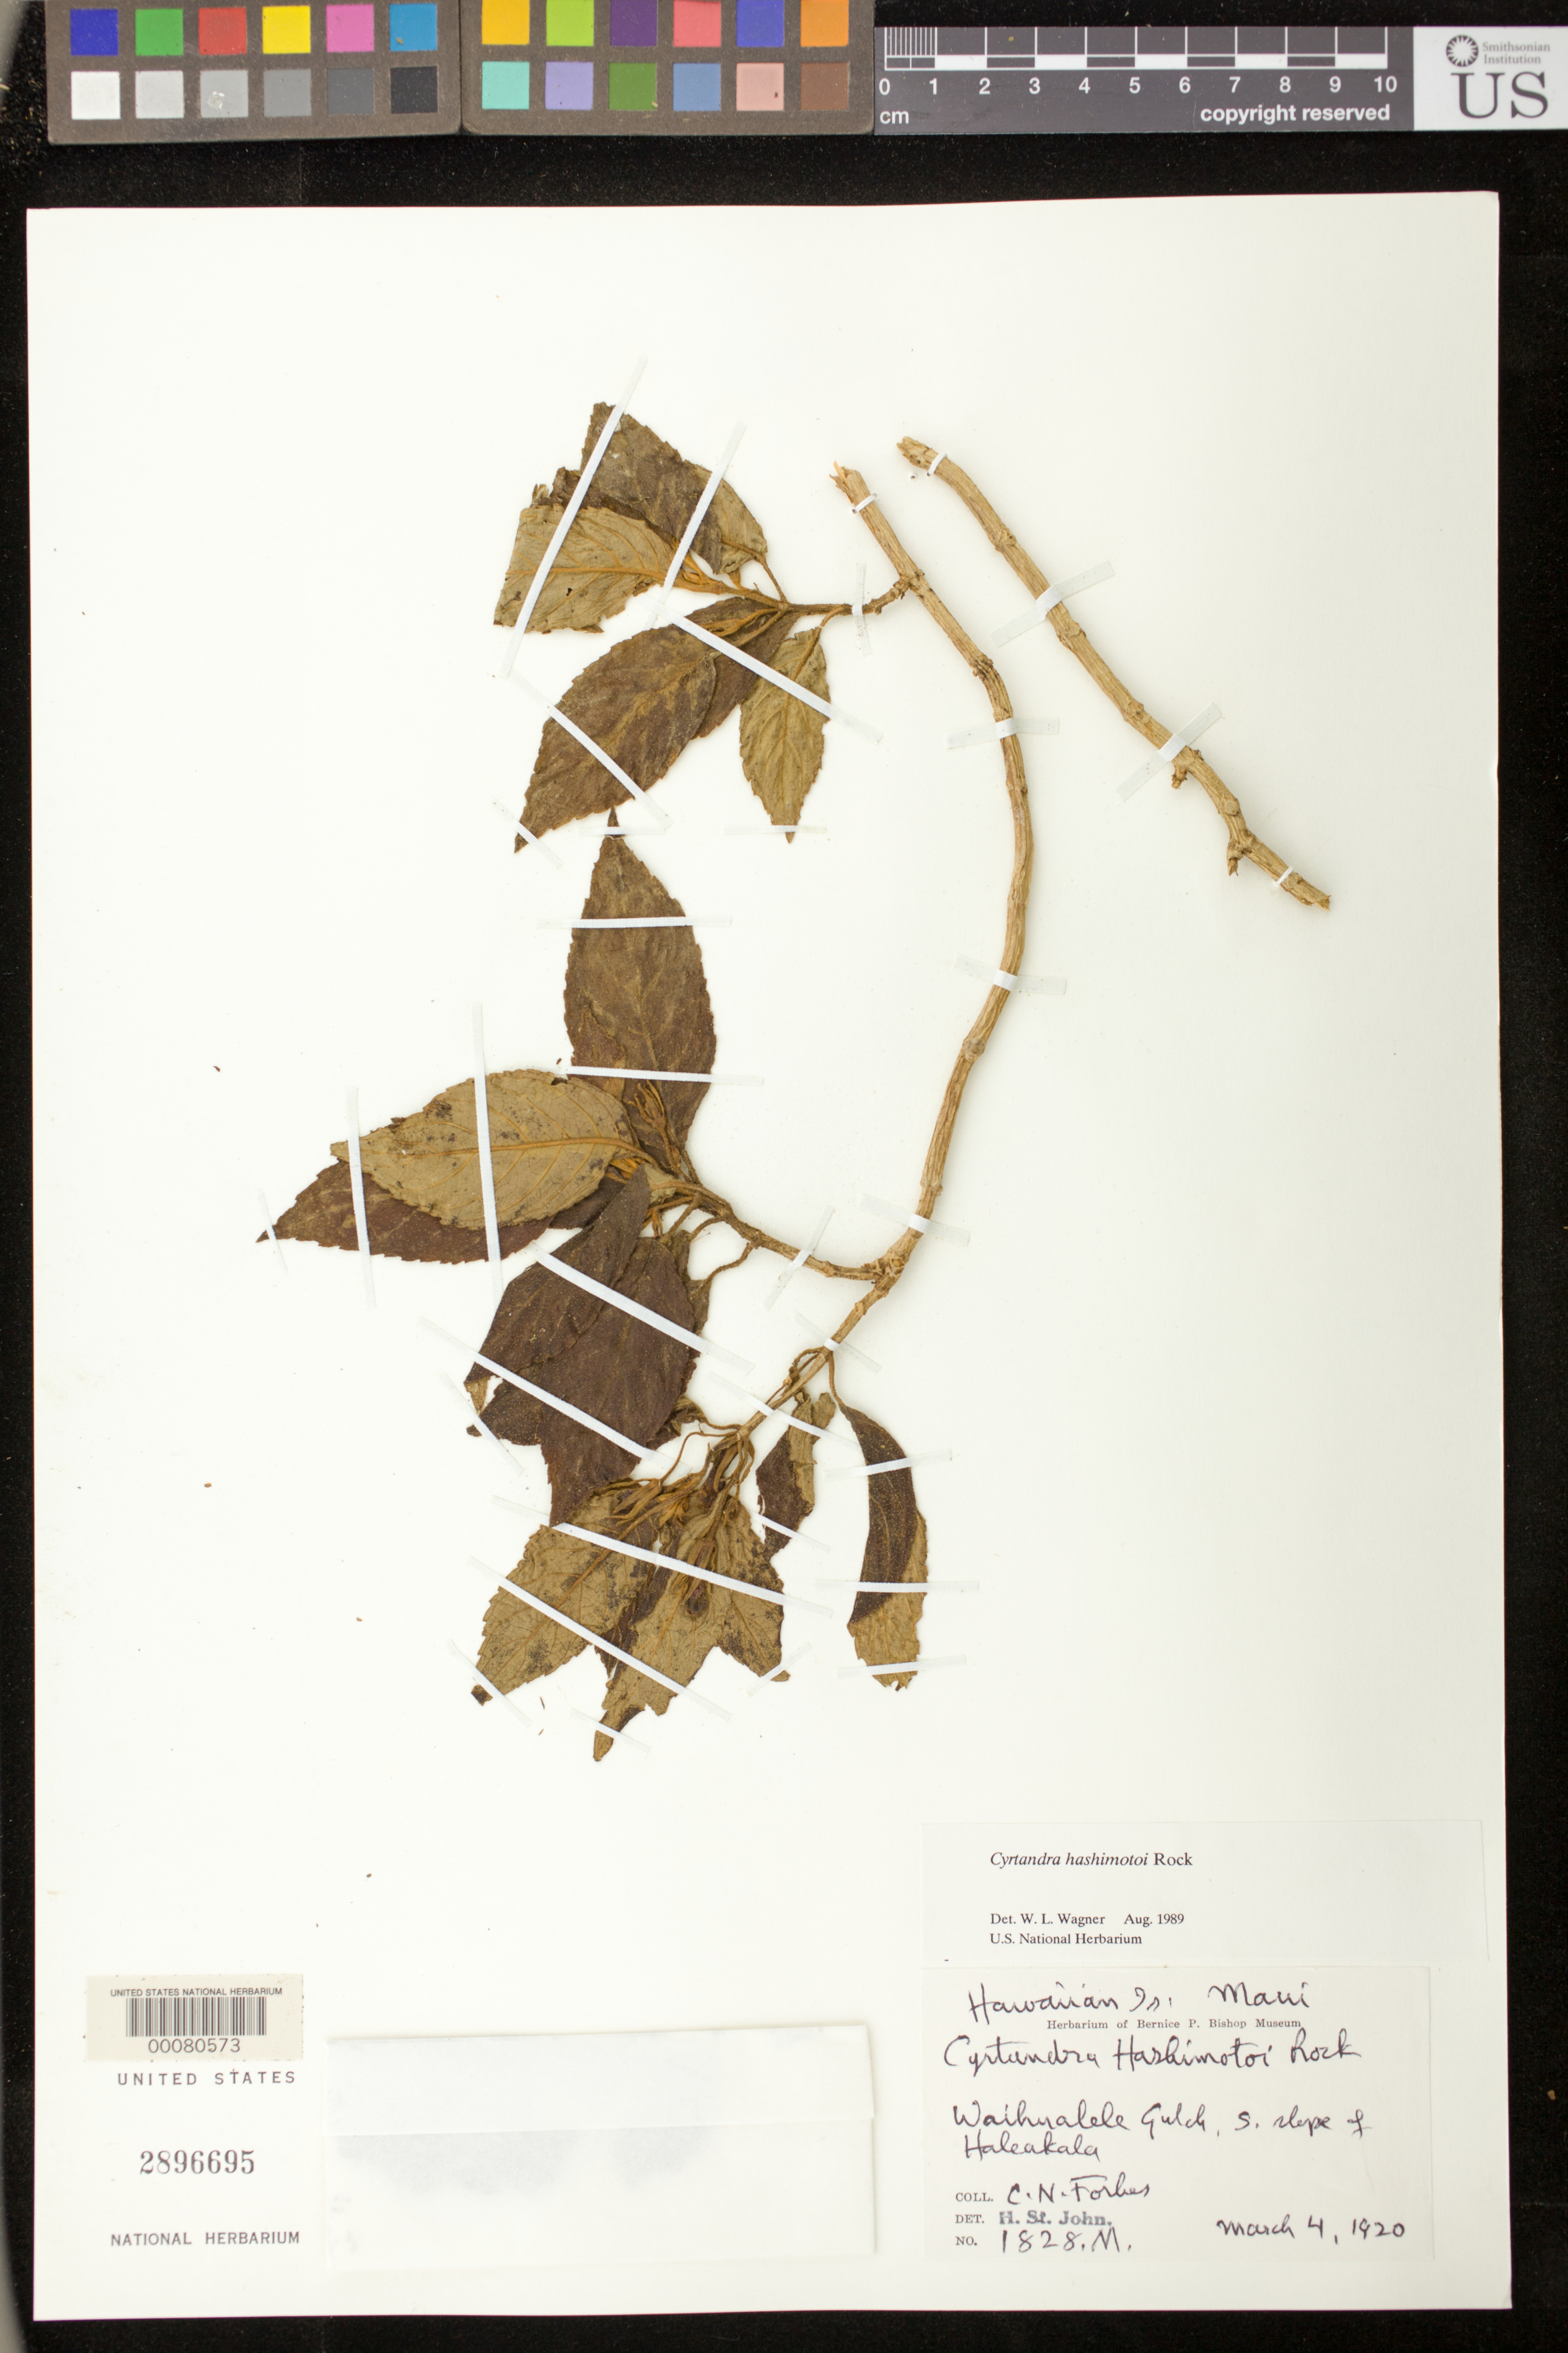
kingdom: Plantae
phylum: Tracheophyta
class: Magnoliopsida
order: Lamiales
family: Gesneriaceae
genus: Cyrtandra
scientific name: Cyrtandra hashimotoi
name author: Rock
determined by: St. John, H.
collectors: C. N. Forbes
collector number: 1828.M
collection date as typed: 04 Mar 1920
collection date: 1920-03-04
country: United States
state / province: Hawaii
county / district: Maui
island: Maui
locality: Waihualele gulch, S slope of Haleakala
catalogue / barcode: US 2896695